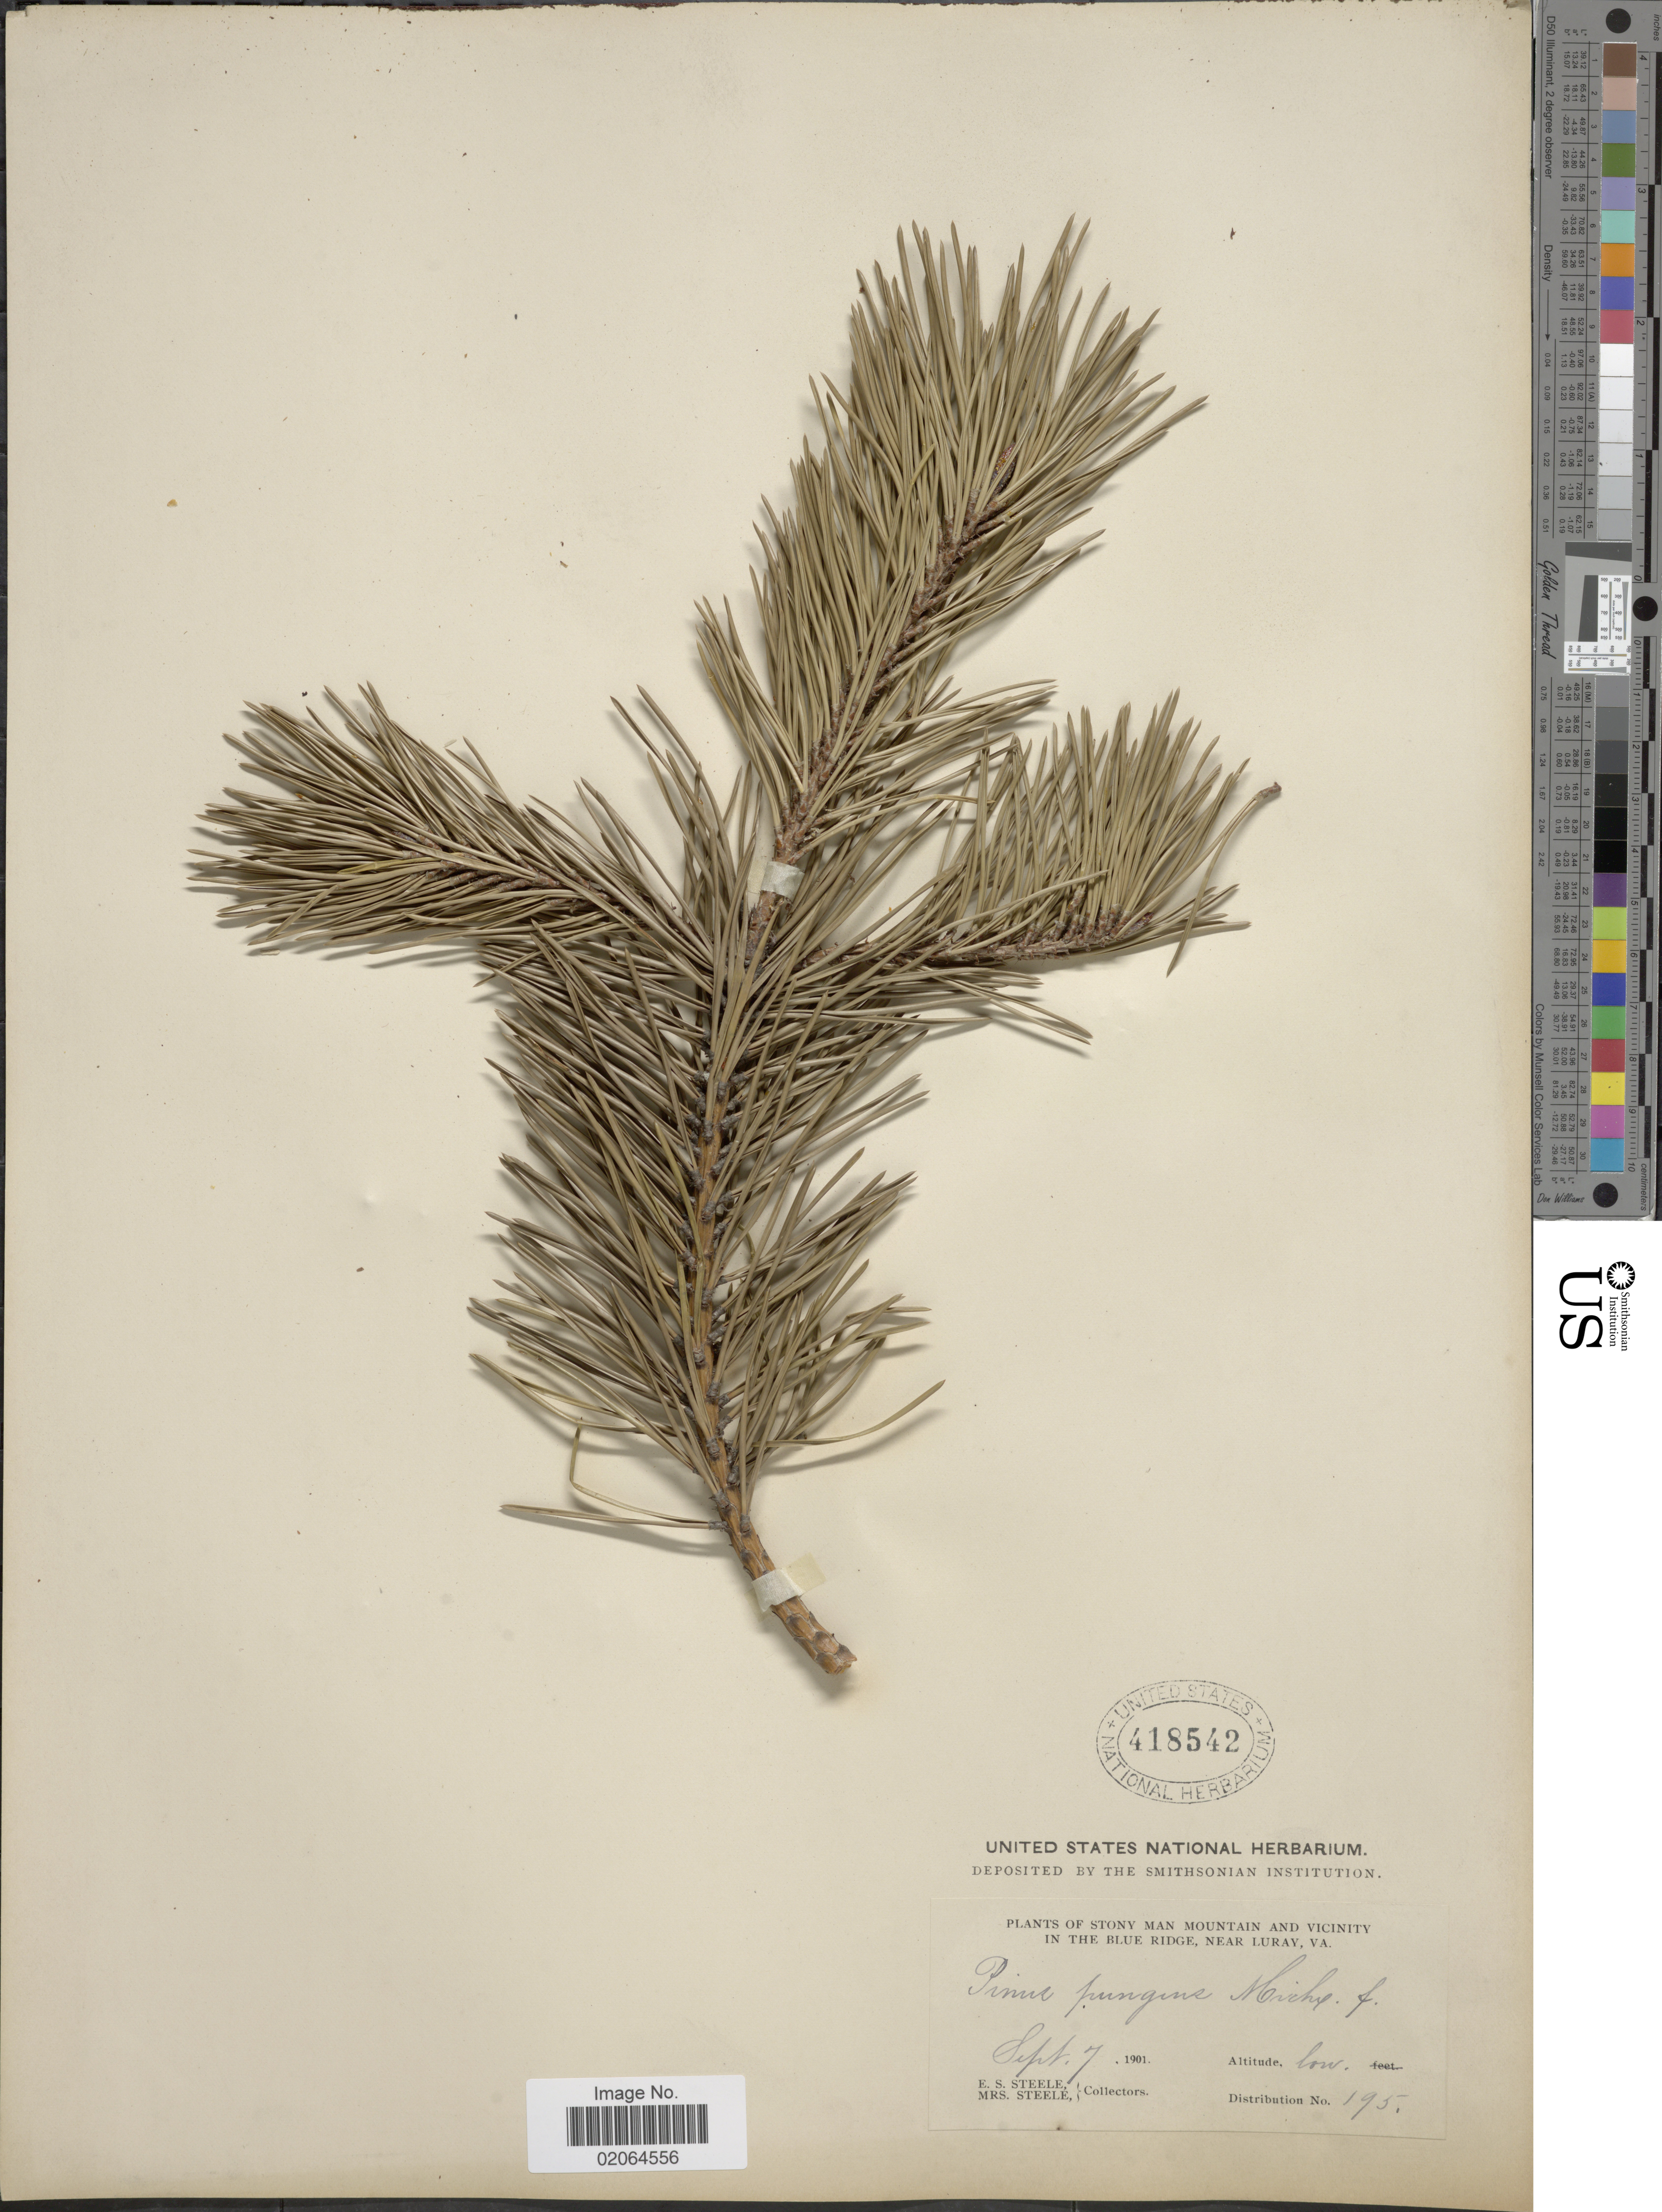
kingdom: Plantae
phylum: Tracheophyta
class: Pinopsida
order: Pinales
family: Pinaceae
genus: Pinus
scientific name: Pinus pungens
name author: Lamb.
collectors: E. Steele & Mrs. E. S. Steele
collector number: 195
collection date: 1901-09-07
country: United States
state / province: Virginia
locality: In the Blue ridge, Near Luray, Va.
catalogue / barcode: US 418542